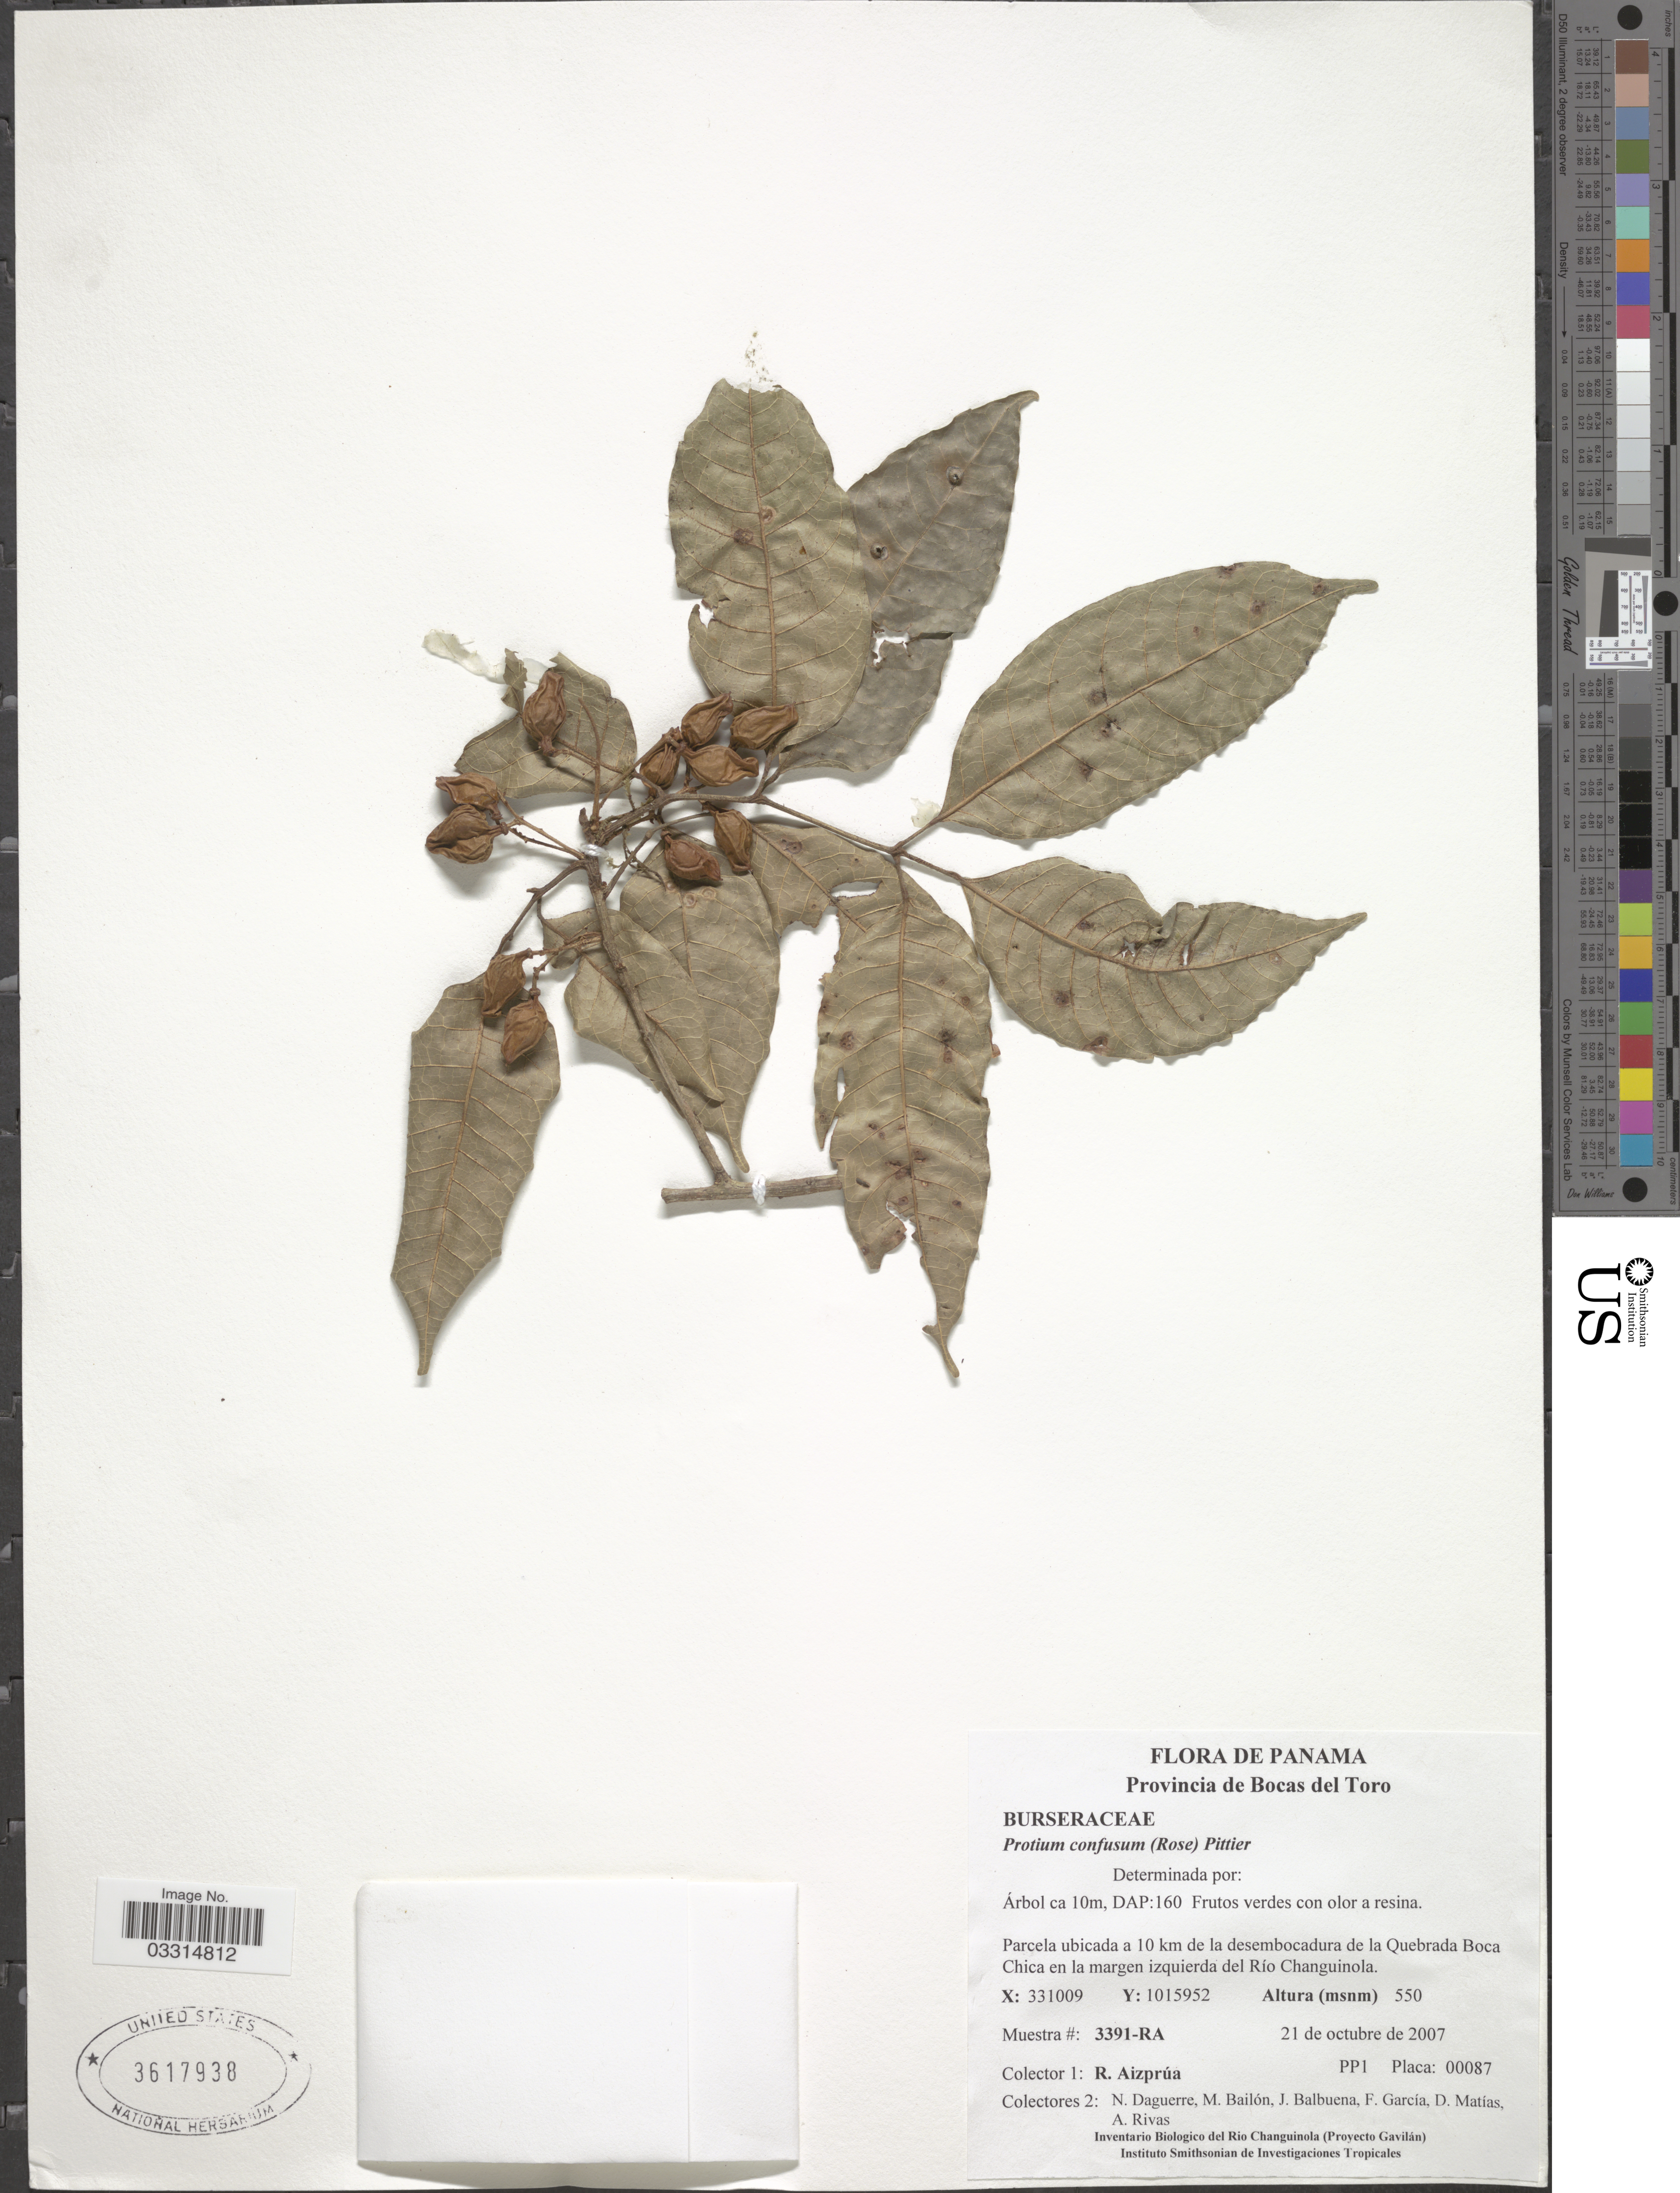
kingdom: Plantae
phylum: Tracheophyta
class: Magnoliopsida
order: Sapindales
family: Burseraceae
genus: Protium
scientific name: Protium confusum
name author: (Rose) Pittier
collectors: R. Aizprúa, N. Daguerre, M. Bailón, J. Balbuena & et al.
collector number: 3391-RA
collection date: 2007-10-21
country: Panama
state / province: Bocas del Toro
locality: Parcela ubicada a 10 km de la desembocadura de la Quebrada Boca China en la margen izquierda del Río Changuinola.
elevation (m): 550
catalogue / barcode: US 3617938